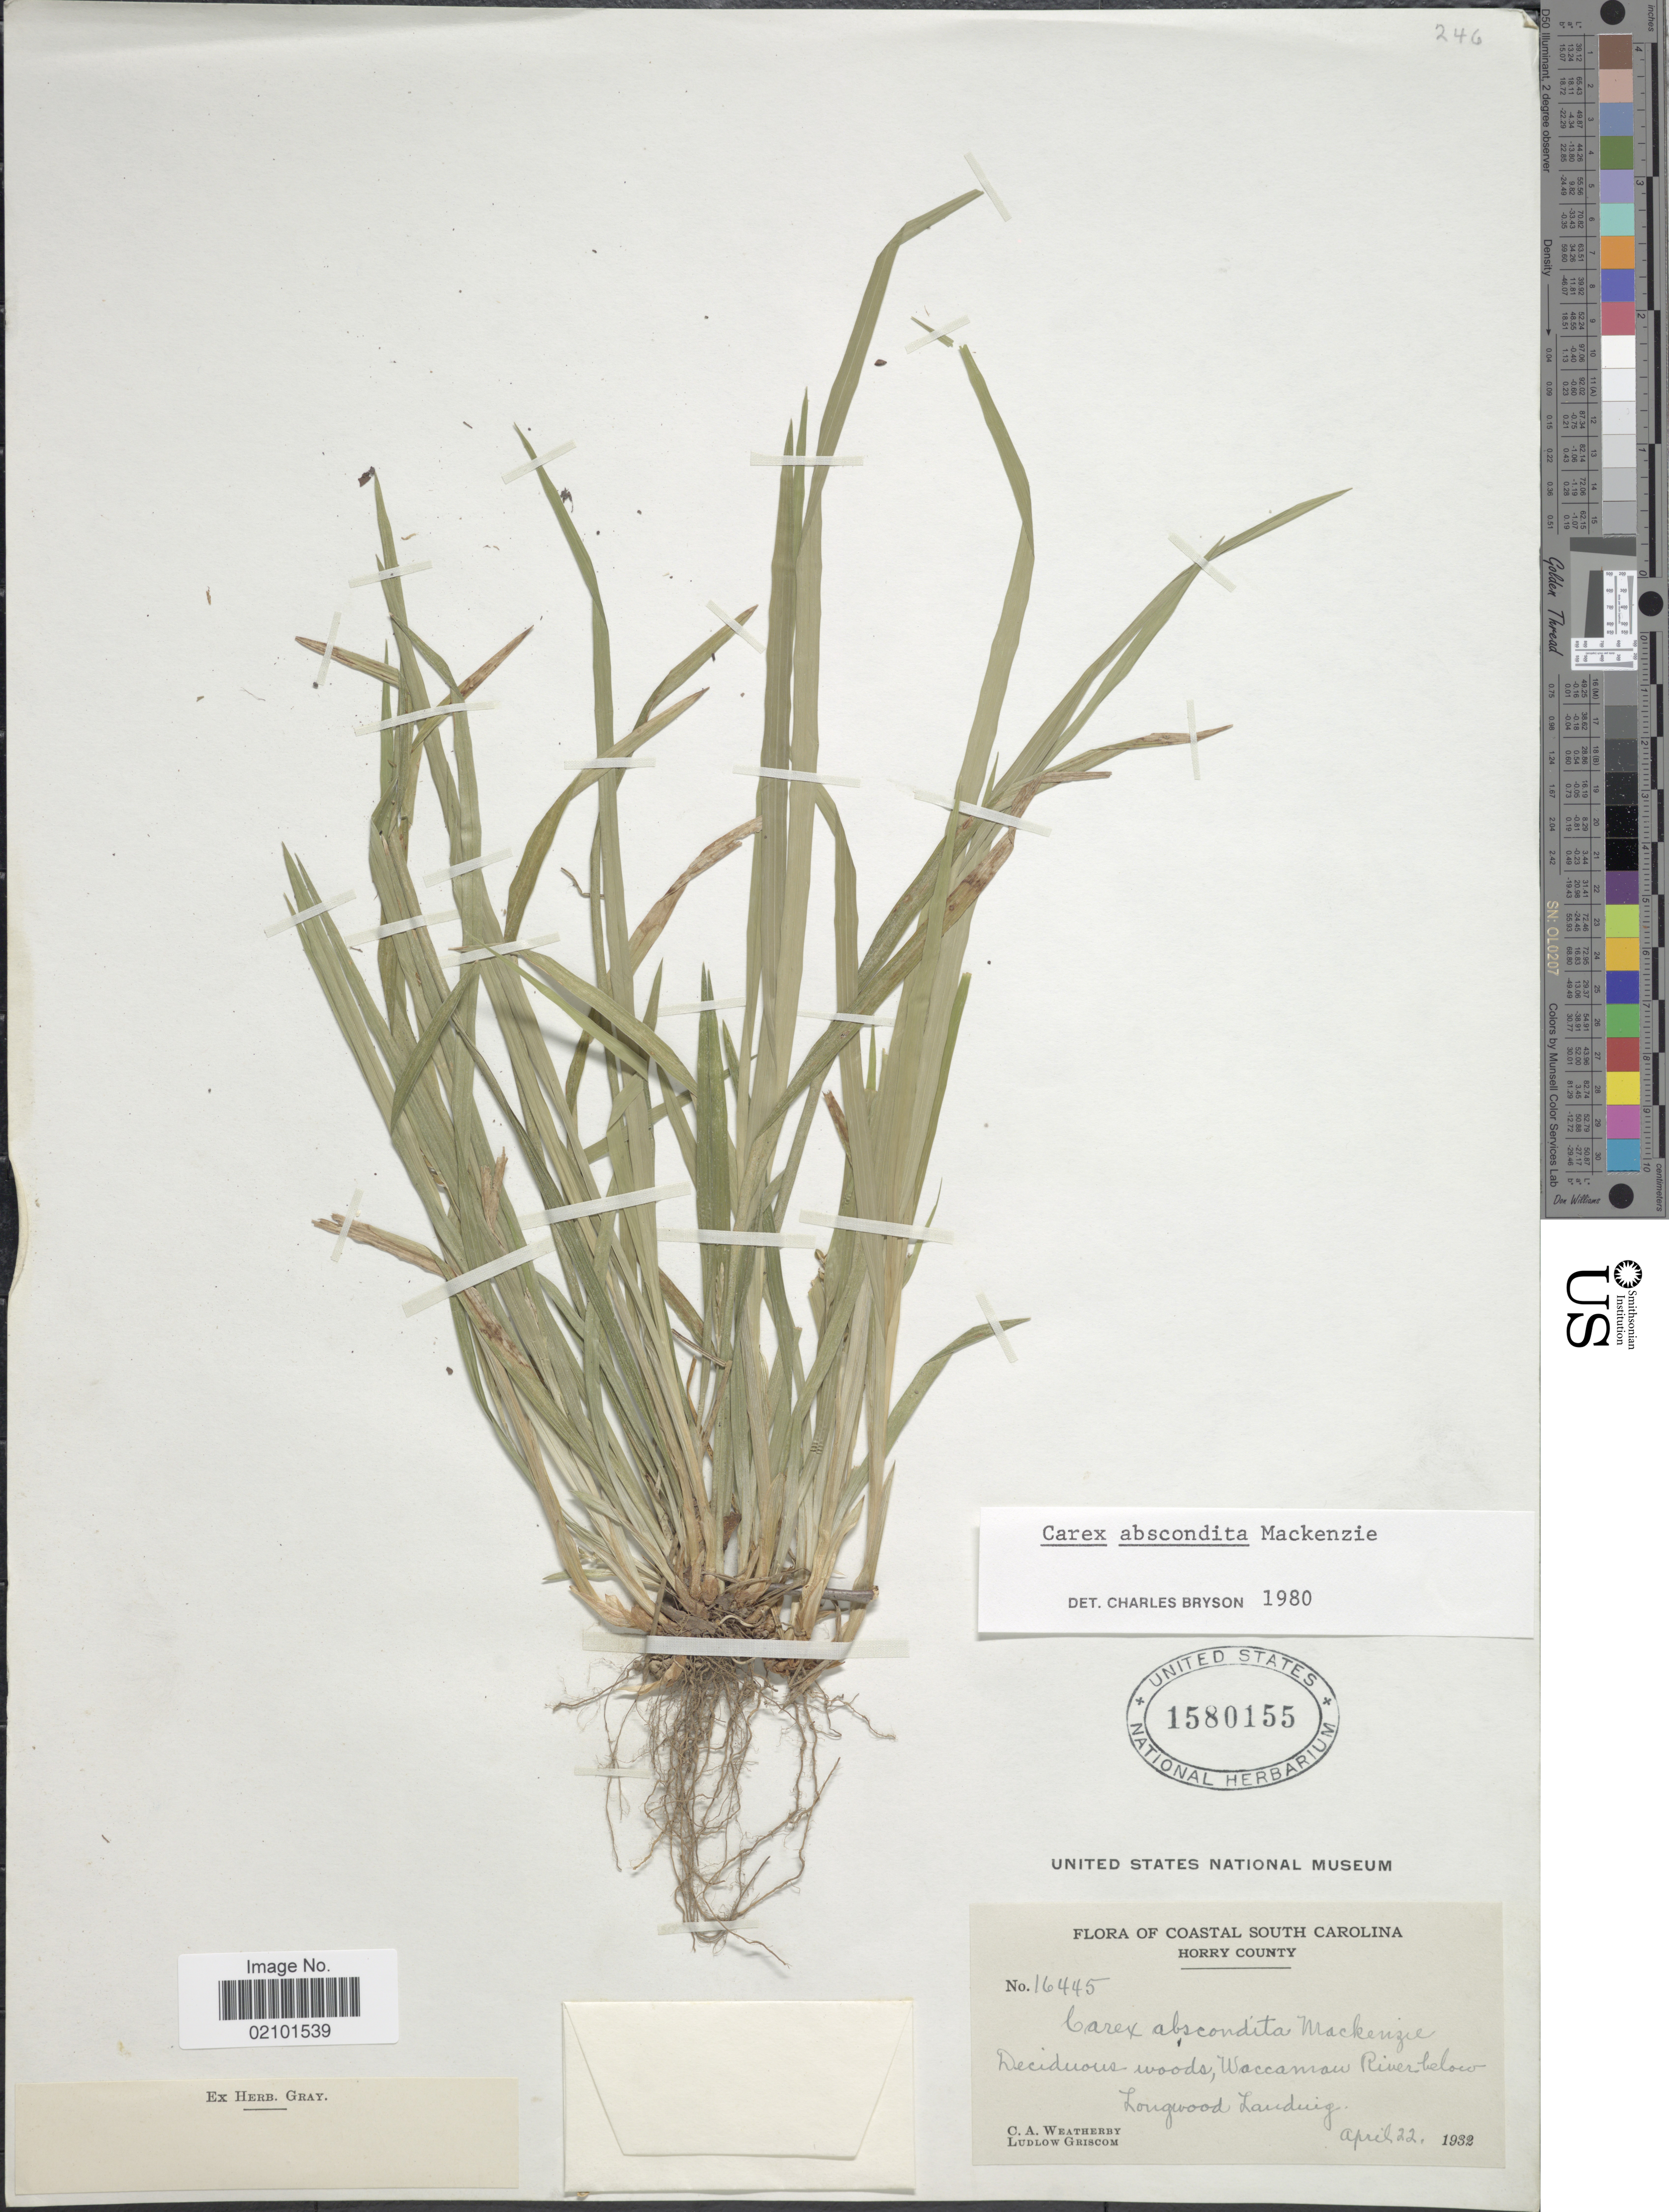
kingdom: Plantae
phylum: Tracheophyta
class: Liliopsida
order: Poales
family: Cyperaceae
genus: Carex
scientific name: Carex abscondita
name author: Mack.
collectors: C. A. Weatherby & L. Griscom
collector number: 16445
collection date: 1932-04-22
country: United States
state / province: South Carolina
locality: Horry County. Coastal South Carolina. Waccamaw River below Longwood Landing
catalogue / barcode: US 1580155